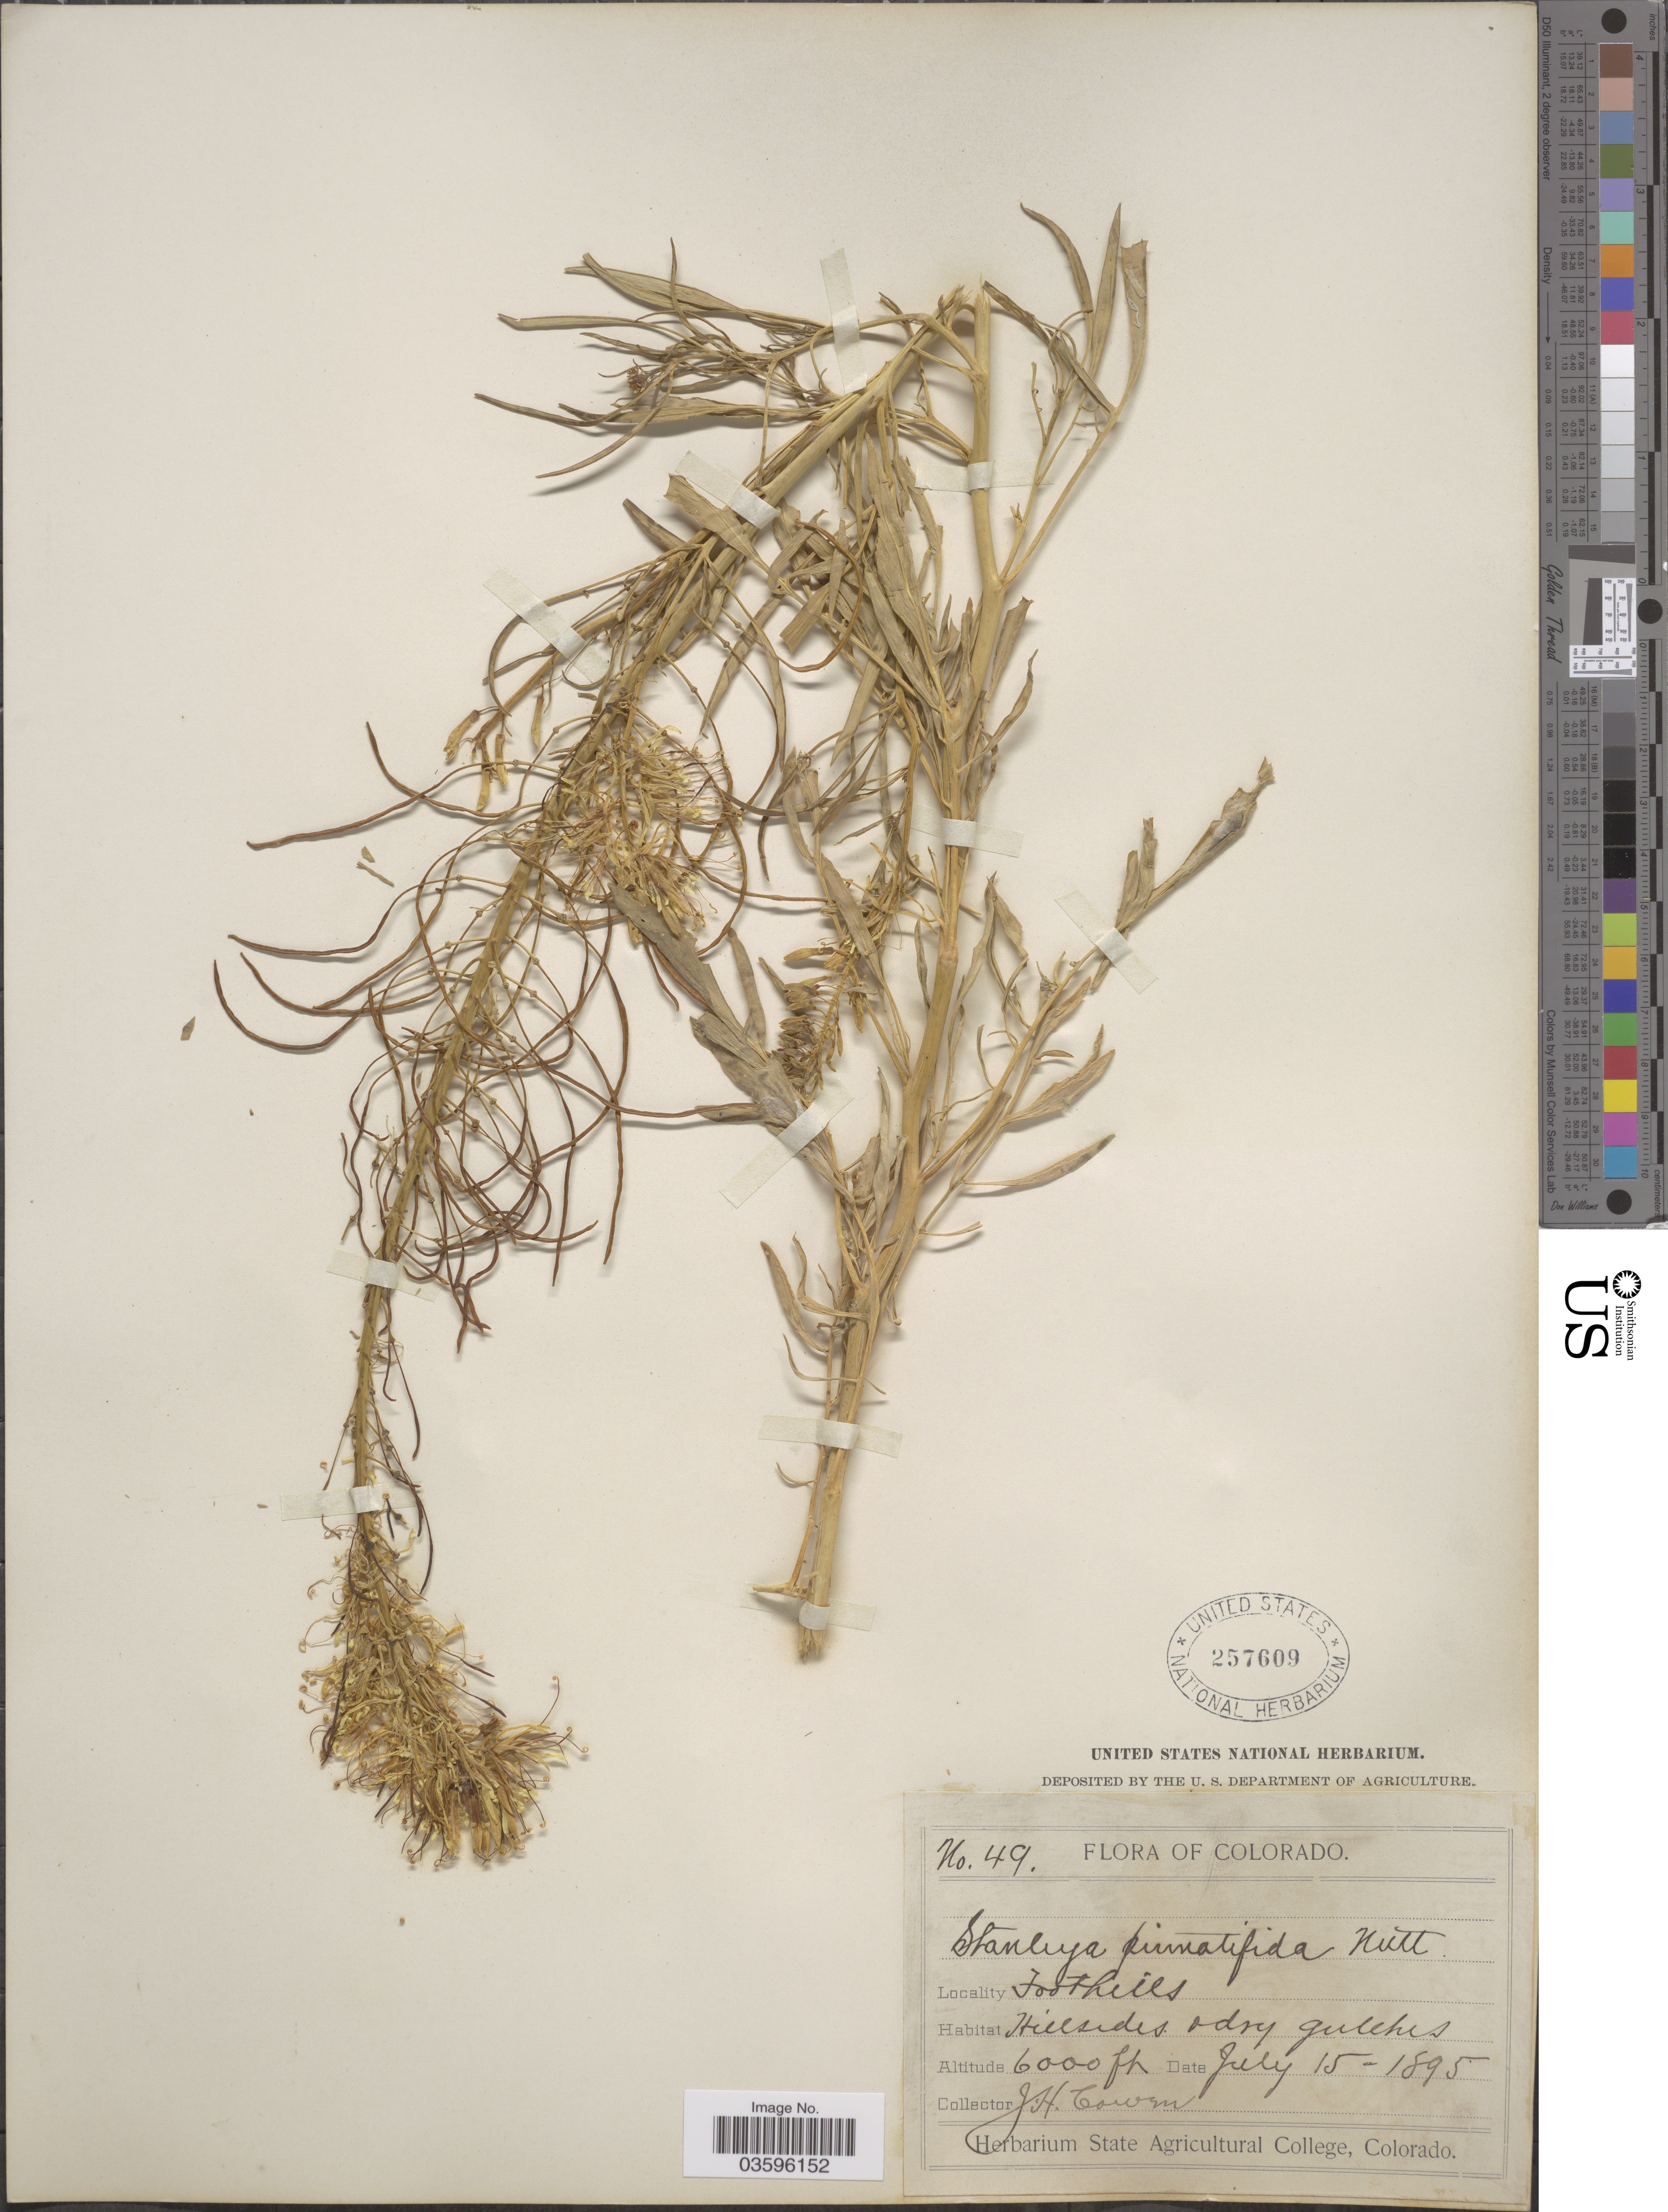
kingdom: Plantae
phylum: Tracheophyta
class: Magnoliopsida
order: Brassicales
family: Brassicaceae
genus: Stanleya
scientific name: Stanleya pinnata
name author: (Pursh) Britton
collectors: J. H. Cowen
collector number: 49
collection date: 1895-07-15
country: United States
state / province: Colorado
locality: Foothills.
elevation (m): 1829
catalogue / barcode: US 257609